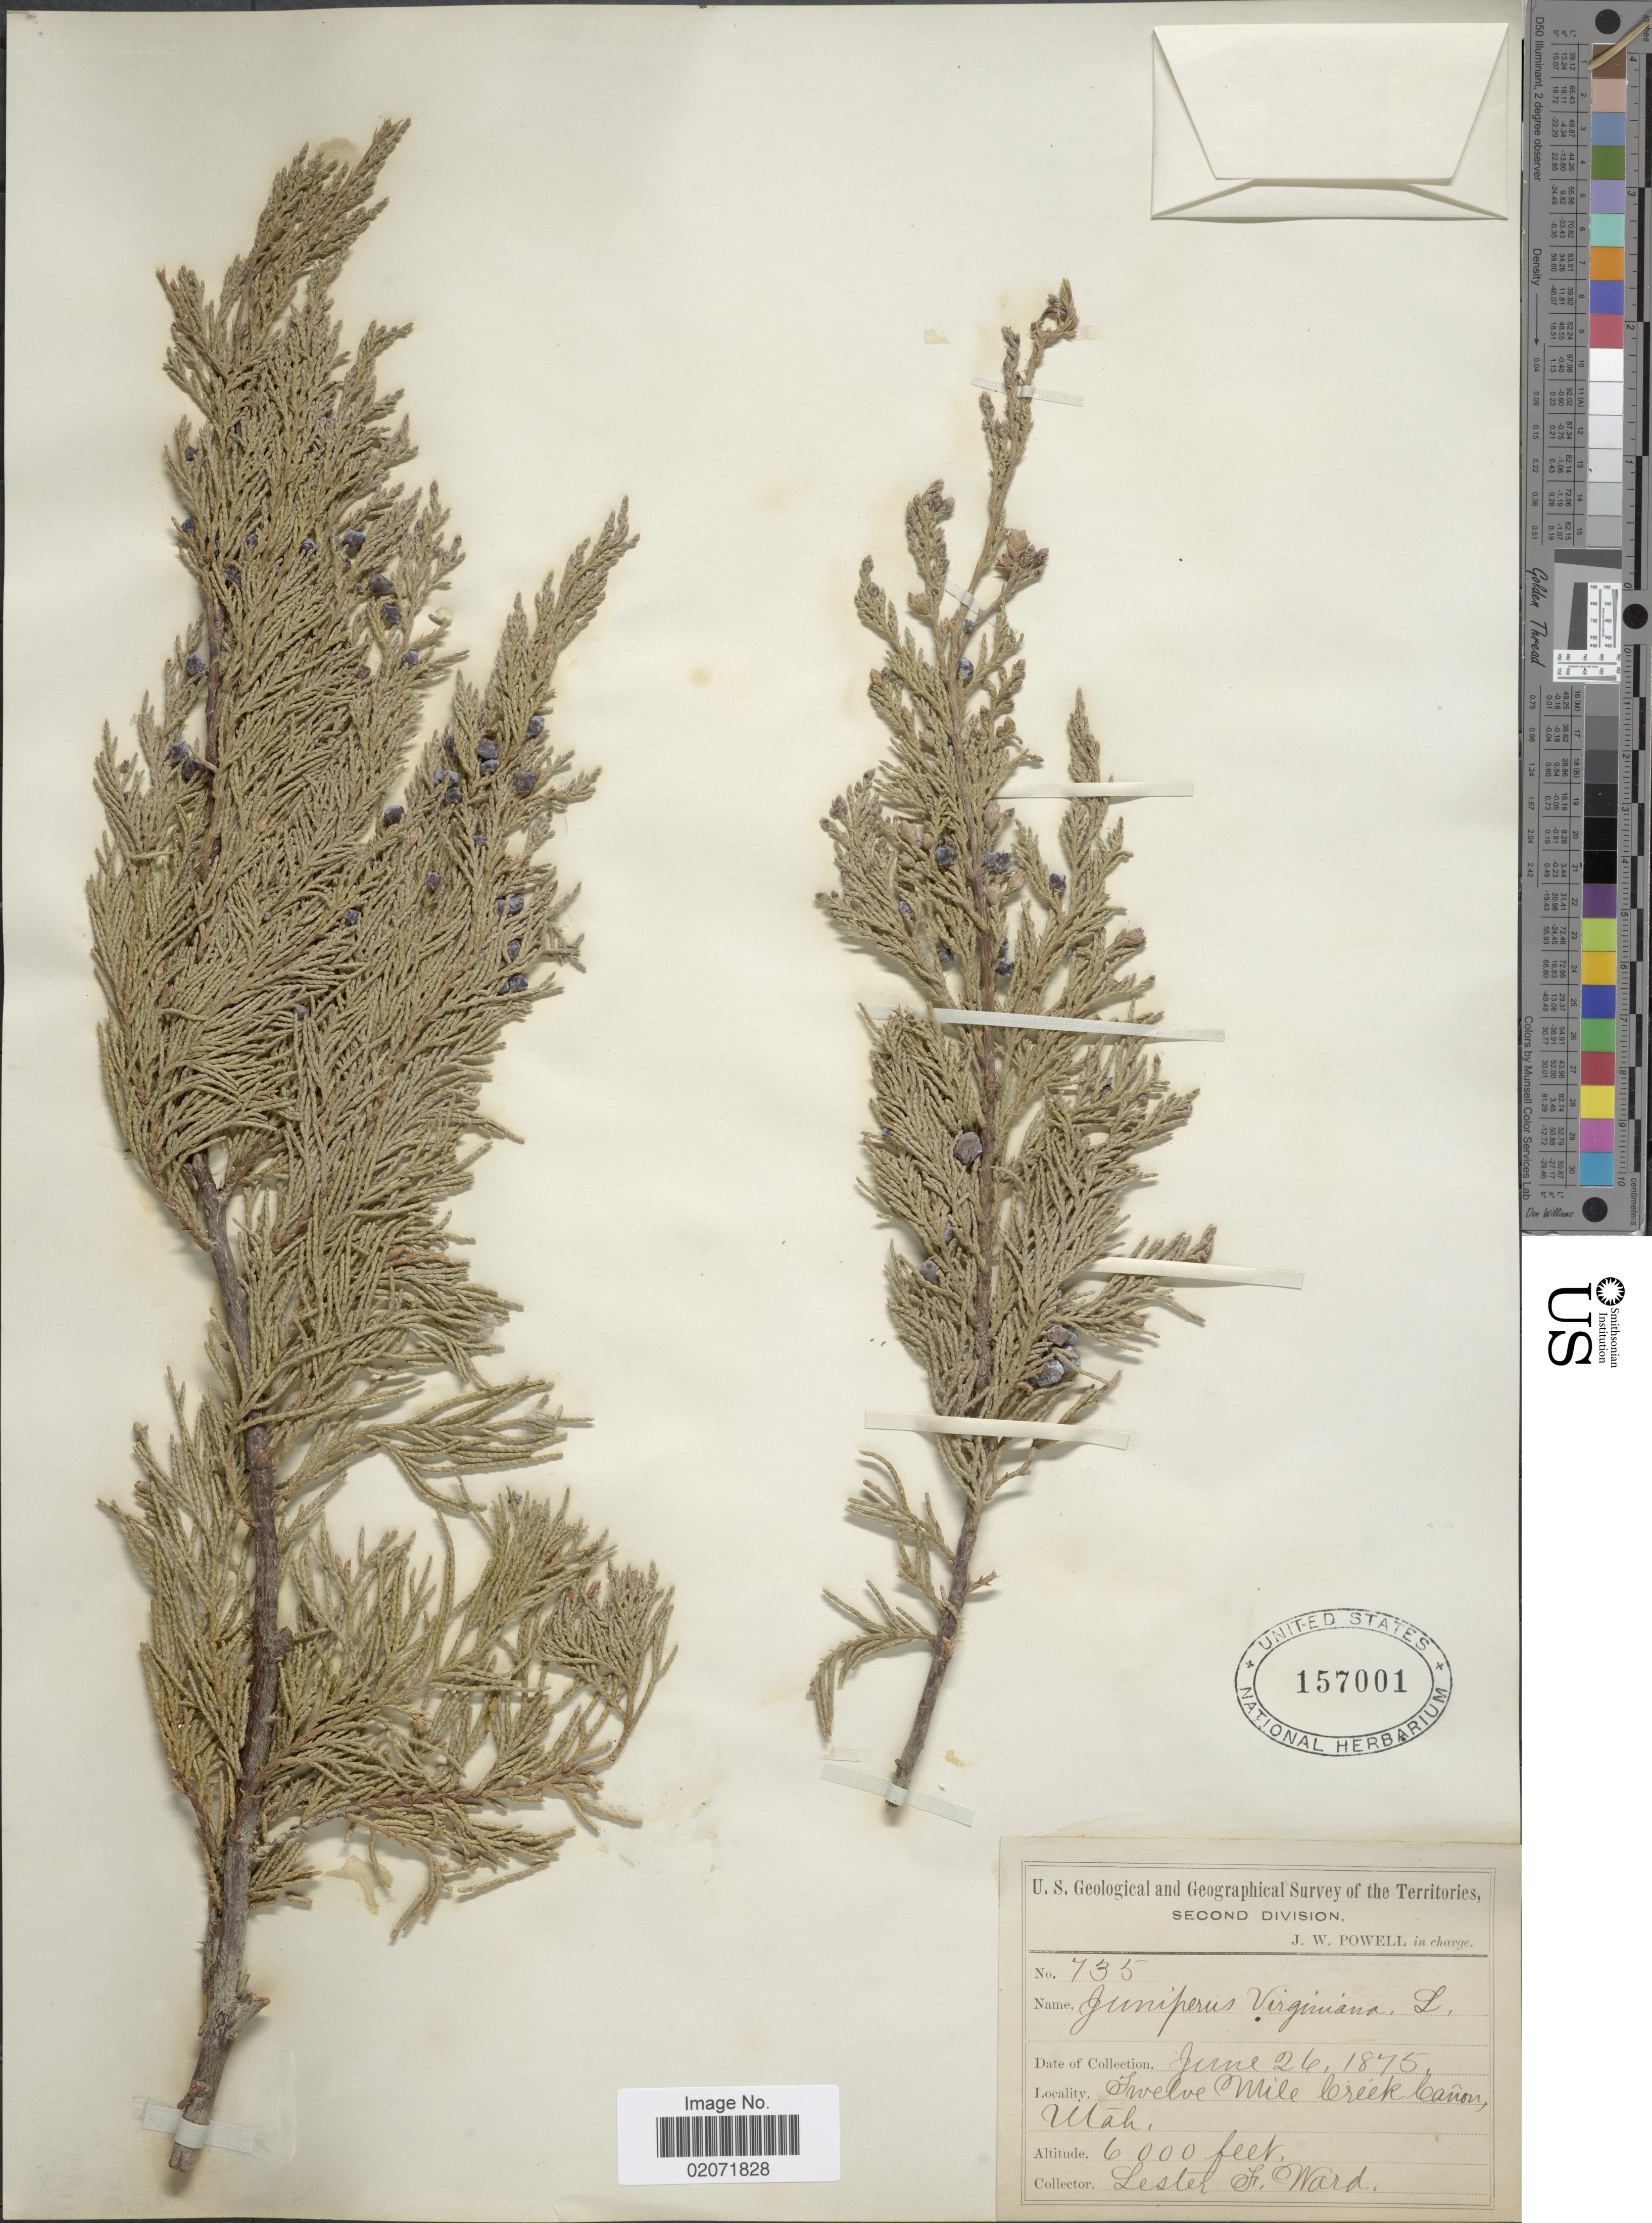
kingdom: Plantae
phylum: Tracheophyta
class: Pinopsida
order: Pinales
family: Cupressaceae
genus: Juniperus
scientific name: Juniperus scopulorum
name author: Sarg.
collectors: L. F. Ward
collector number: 735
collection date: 1875-06-26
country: United States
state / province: Utah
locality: Twelve Mile Creek Cañon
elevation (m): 1829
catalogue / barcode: US 157001